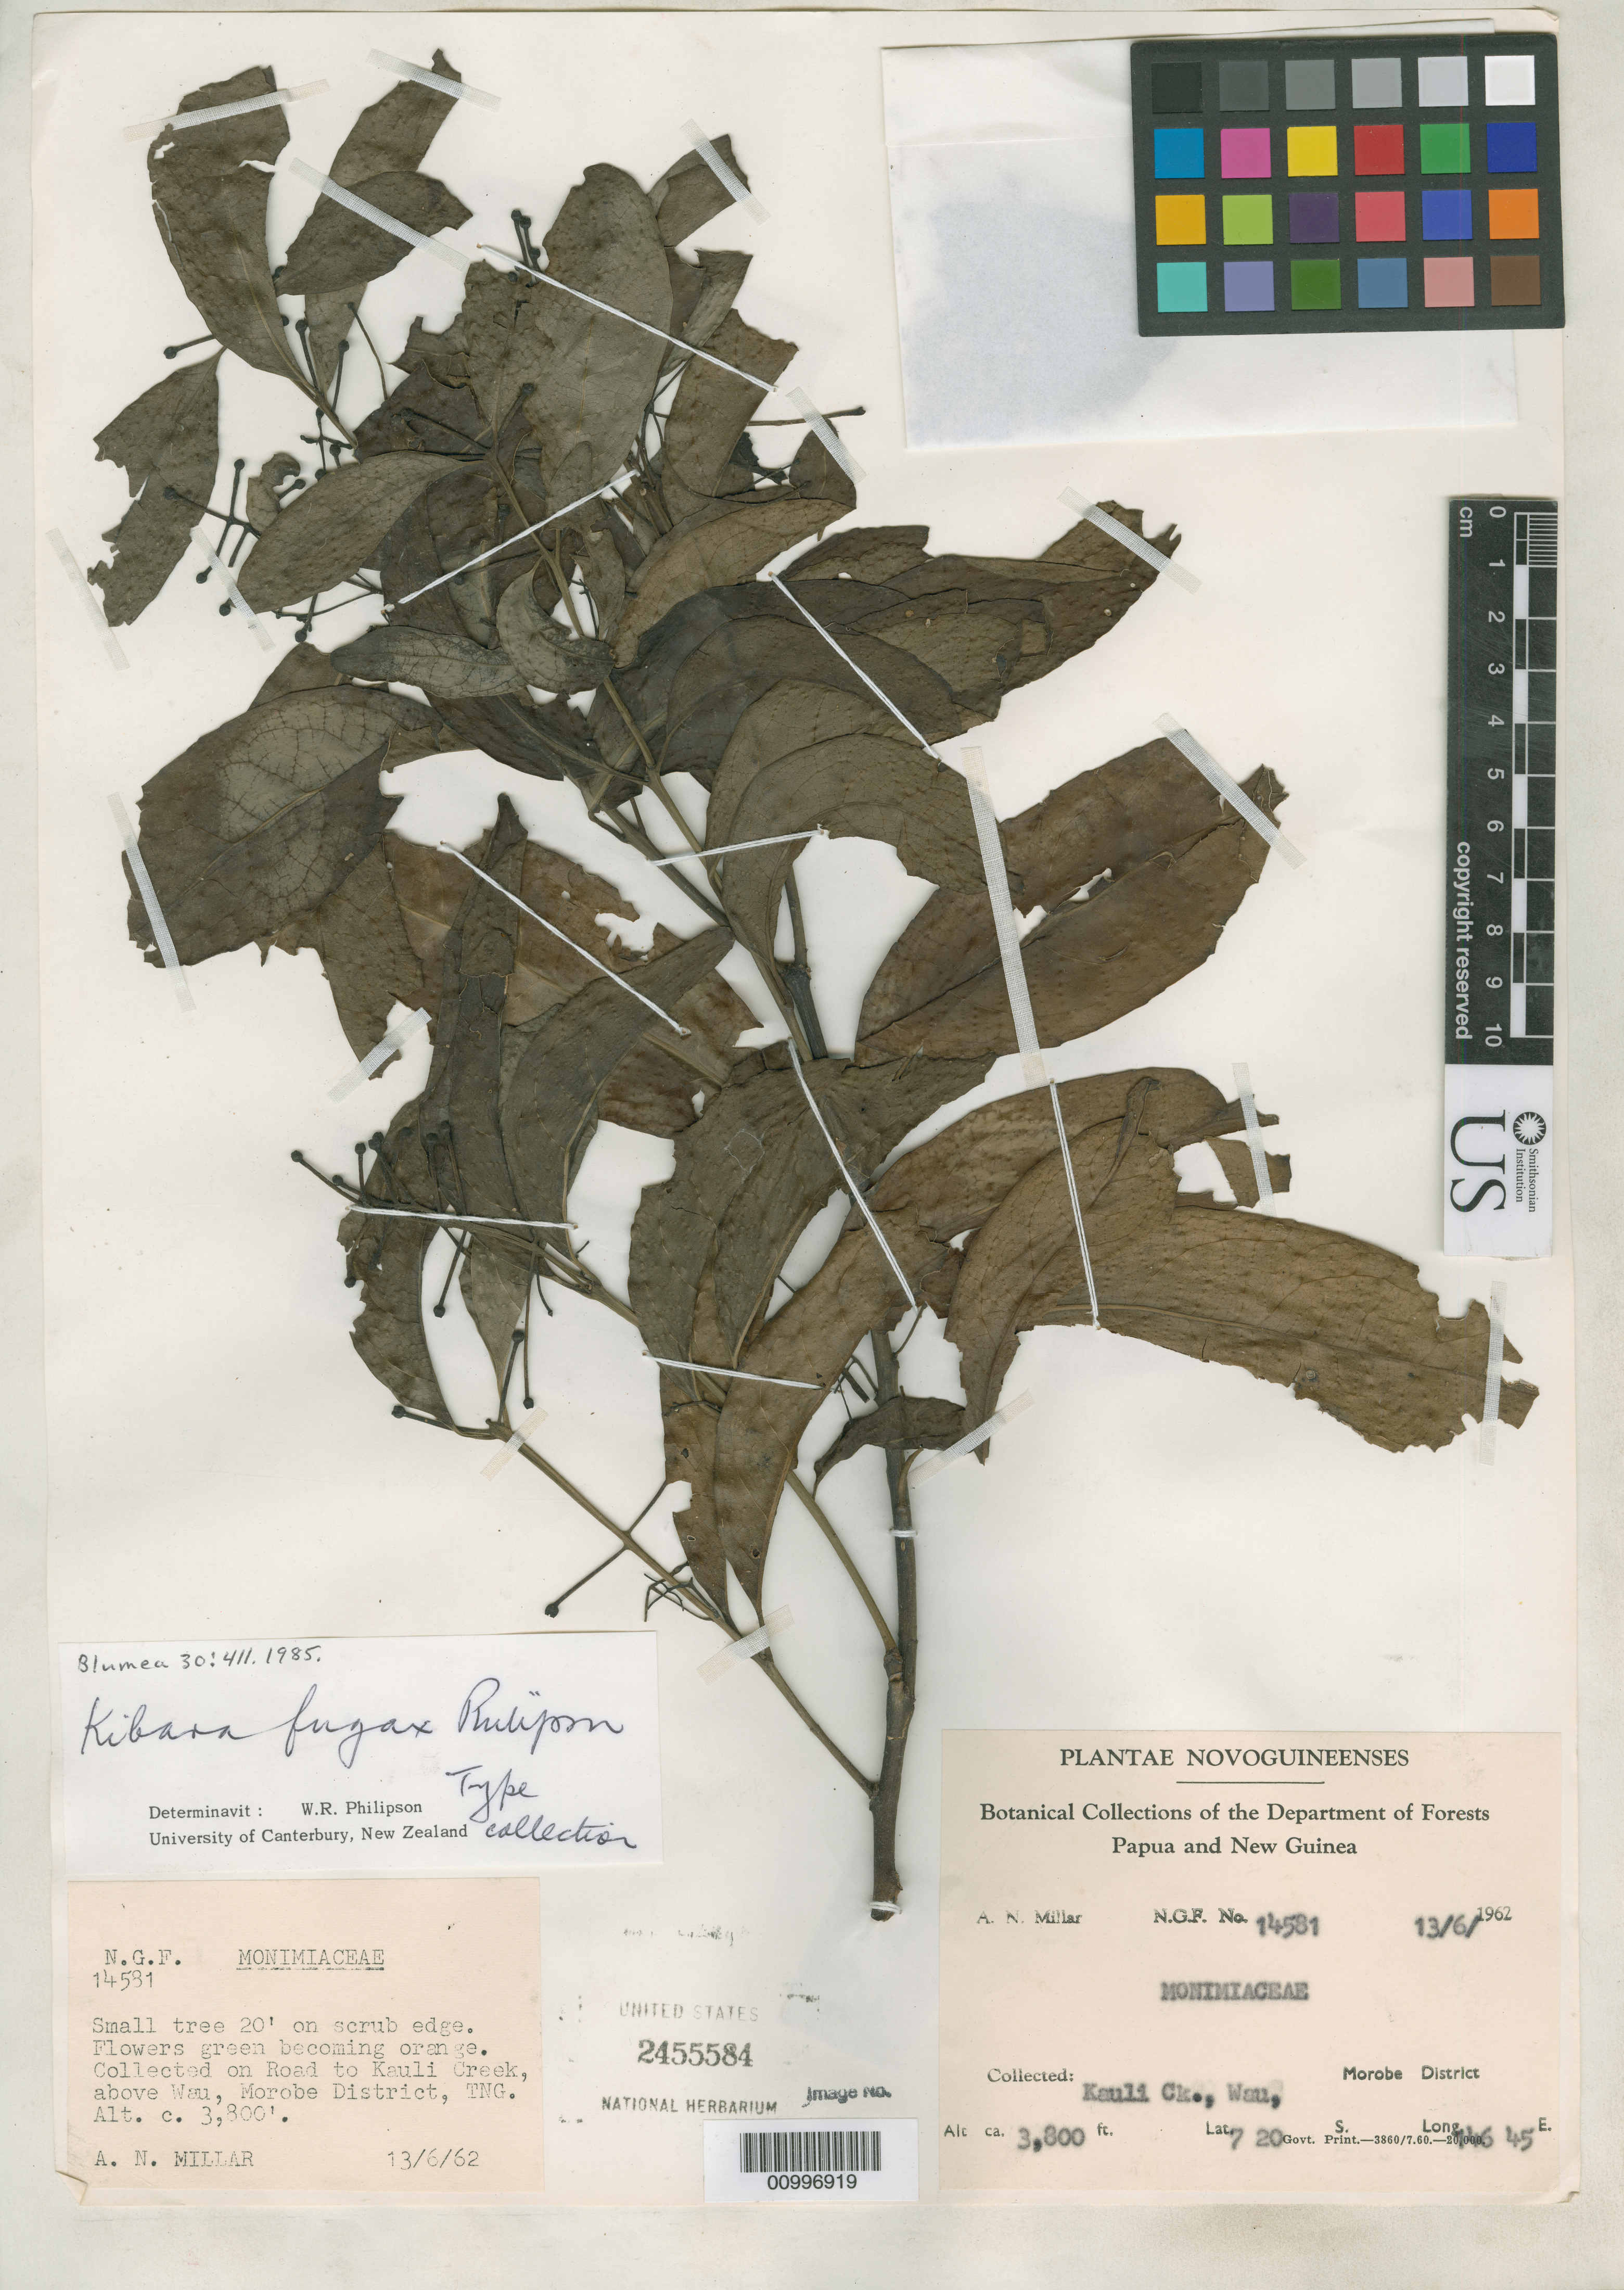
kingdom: Plantae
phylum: Tracheophyta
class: Magnoliopsida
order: Laurales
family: Monimiaceae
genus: Kibara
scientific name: Kibara fugax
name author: Philipson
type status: Isotype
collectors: A. Millar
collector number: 14581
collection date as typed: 13 Jun 1962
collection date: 1962-06-13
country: Papua New Guinea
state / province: Morobe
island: New Guinea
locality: Road to Kauli Creek, above Wau.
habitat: Scrub edge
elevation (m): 1158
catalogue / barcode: US 2455584